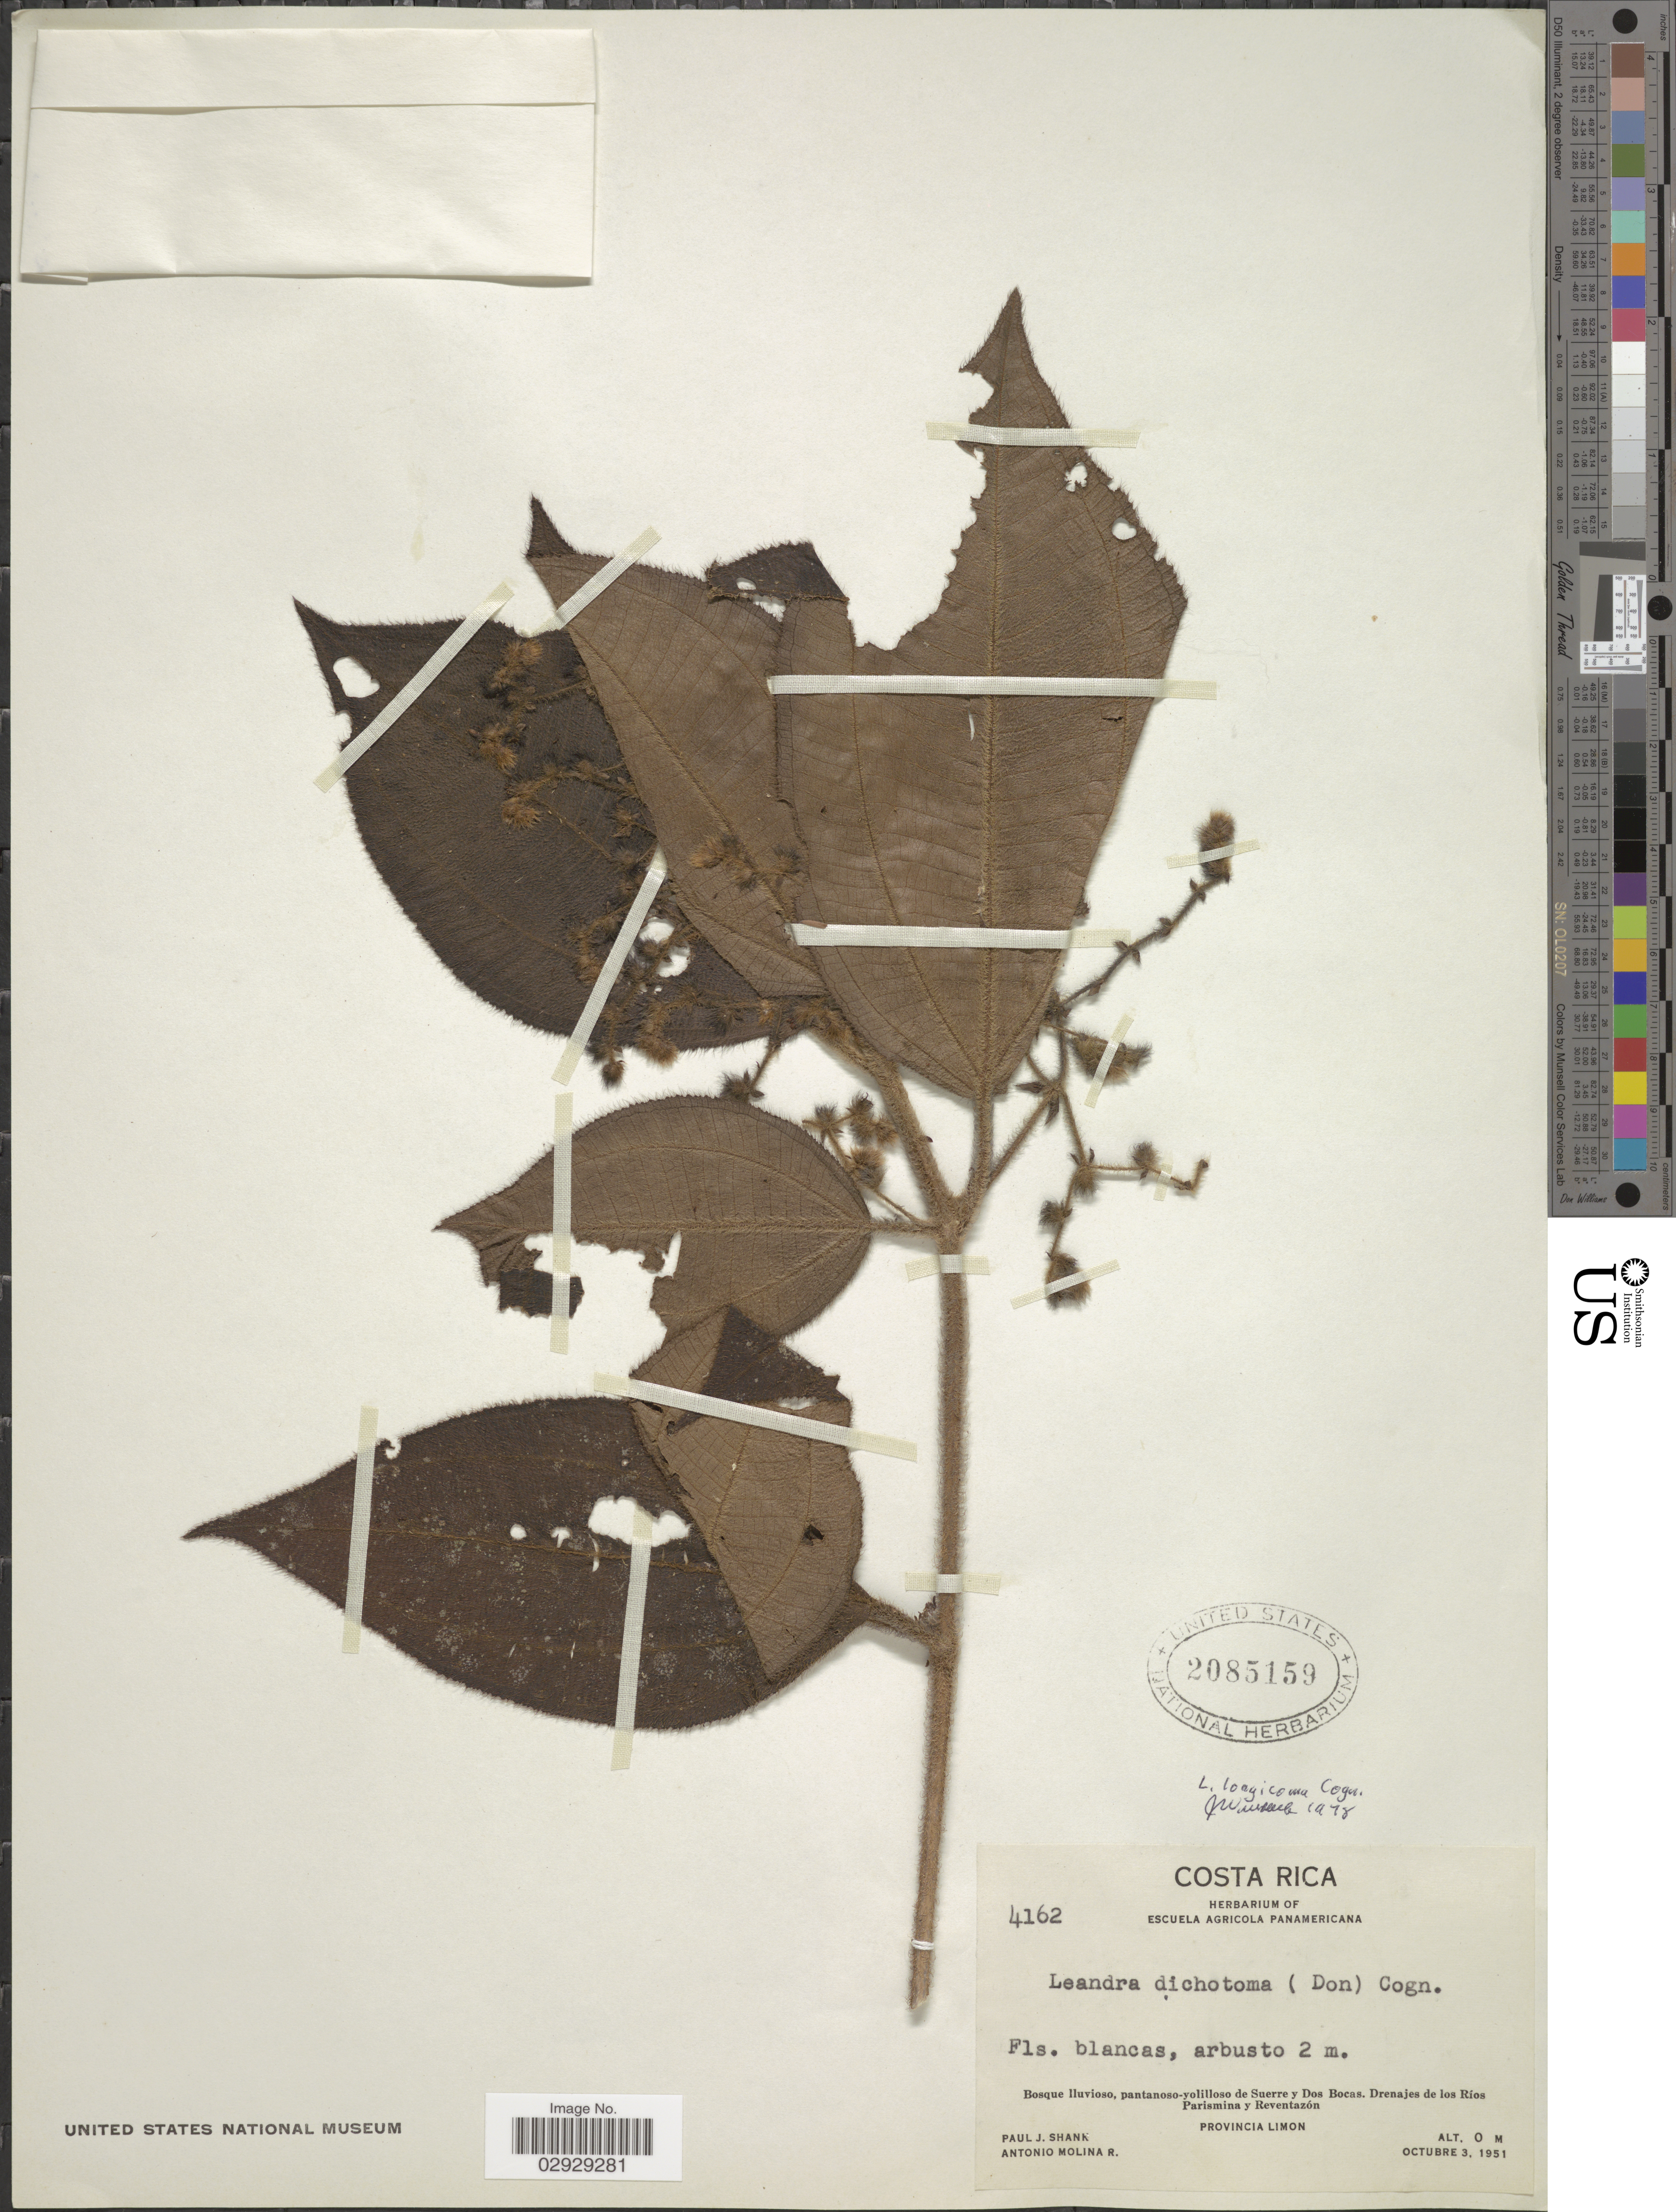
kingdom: Plantae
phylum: Tracheophyta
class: Magnoliopsida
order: Myrtales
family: Melastomataceae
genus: Leandra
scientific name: Leandra longicoma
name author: Cogn.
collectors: P. J. Shank & A. Molina R.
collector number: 4162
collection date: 1951-10-03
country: Costa Rica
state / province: Limón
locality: Bosque lluvioso, pantanoso-yolilloso de Suerre y Dos Bocas. Drenajes de los Ríos Parismina y Reventazón.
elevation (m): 0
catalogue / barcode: US 2085159